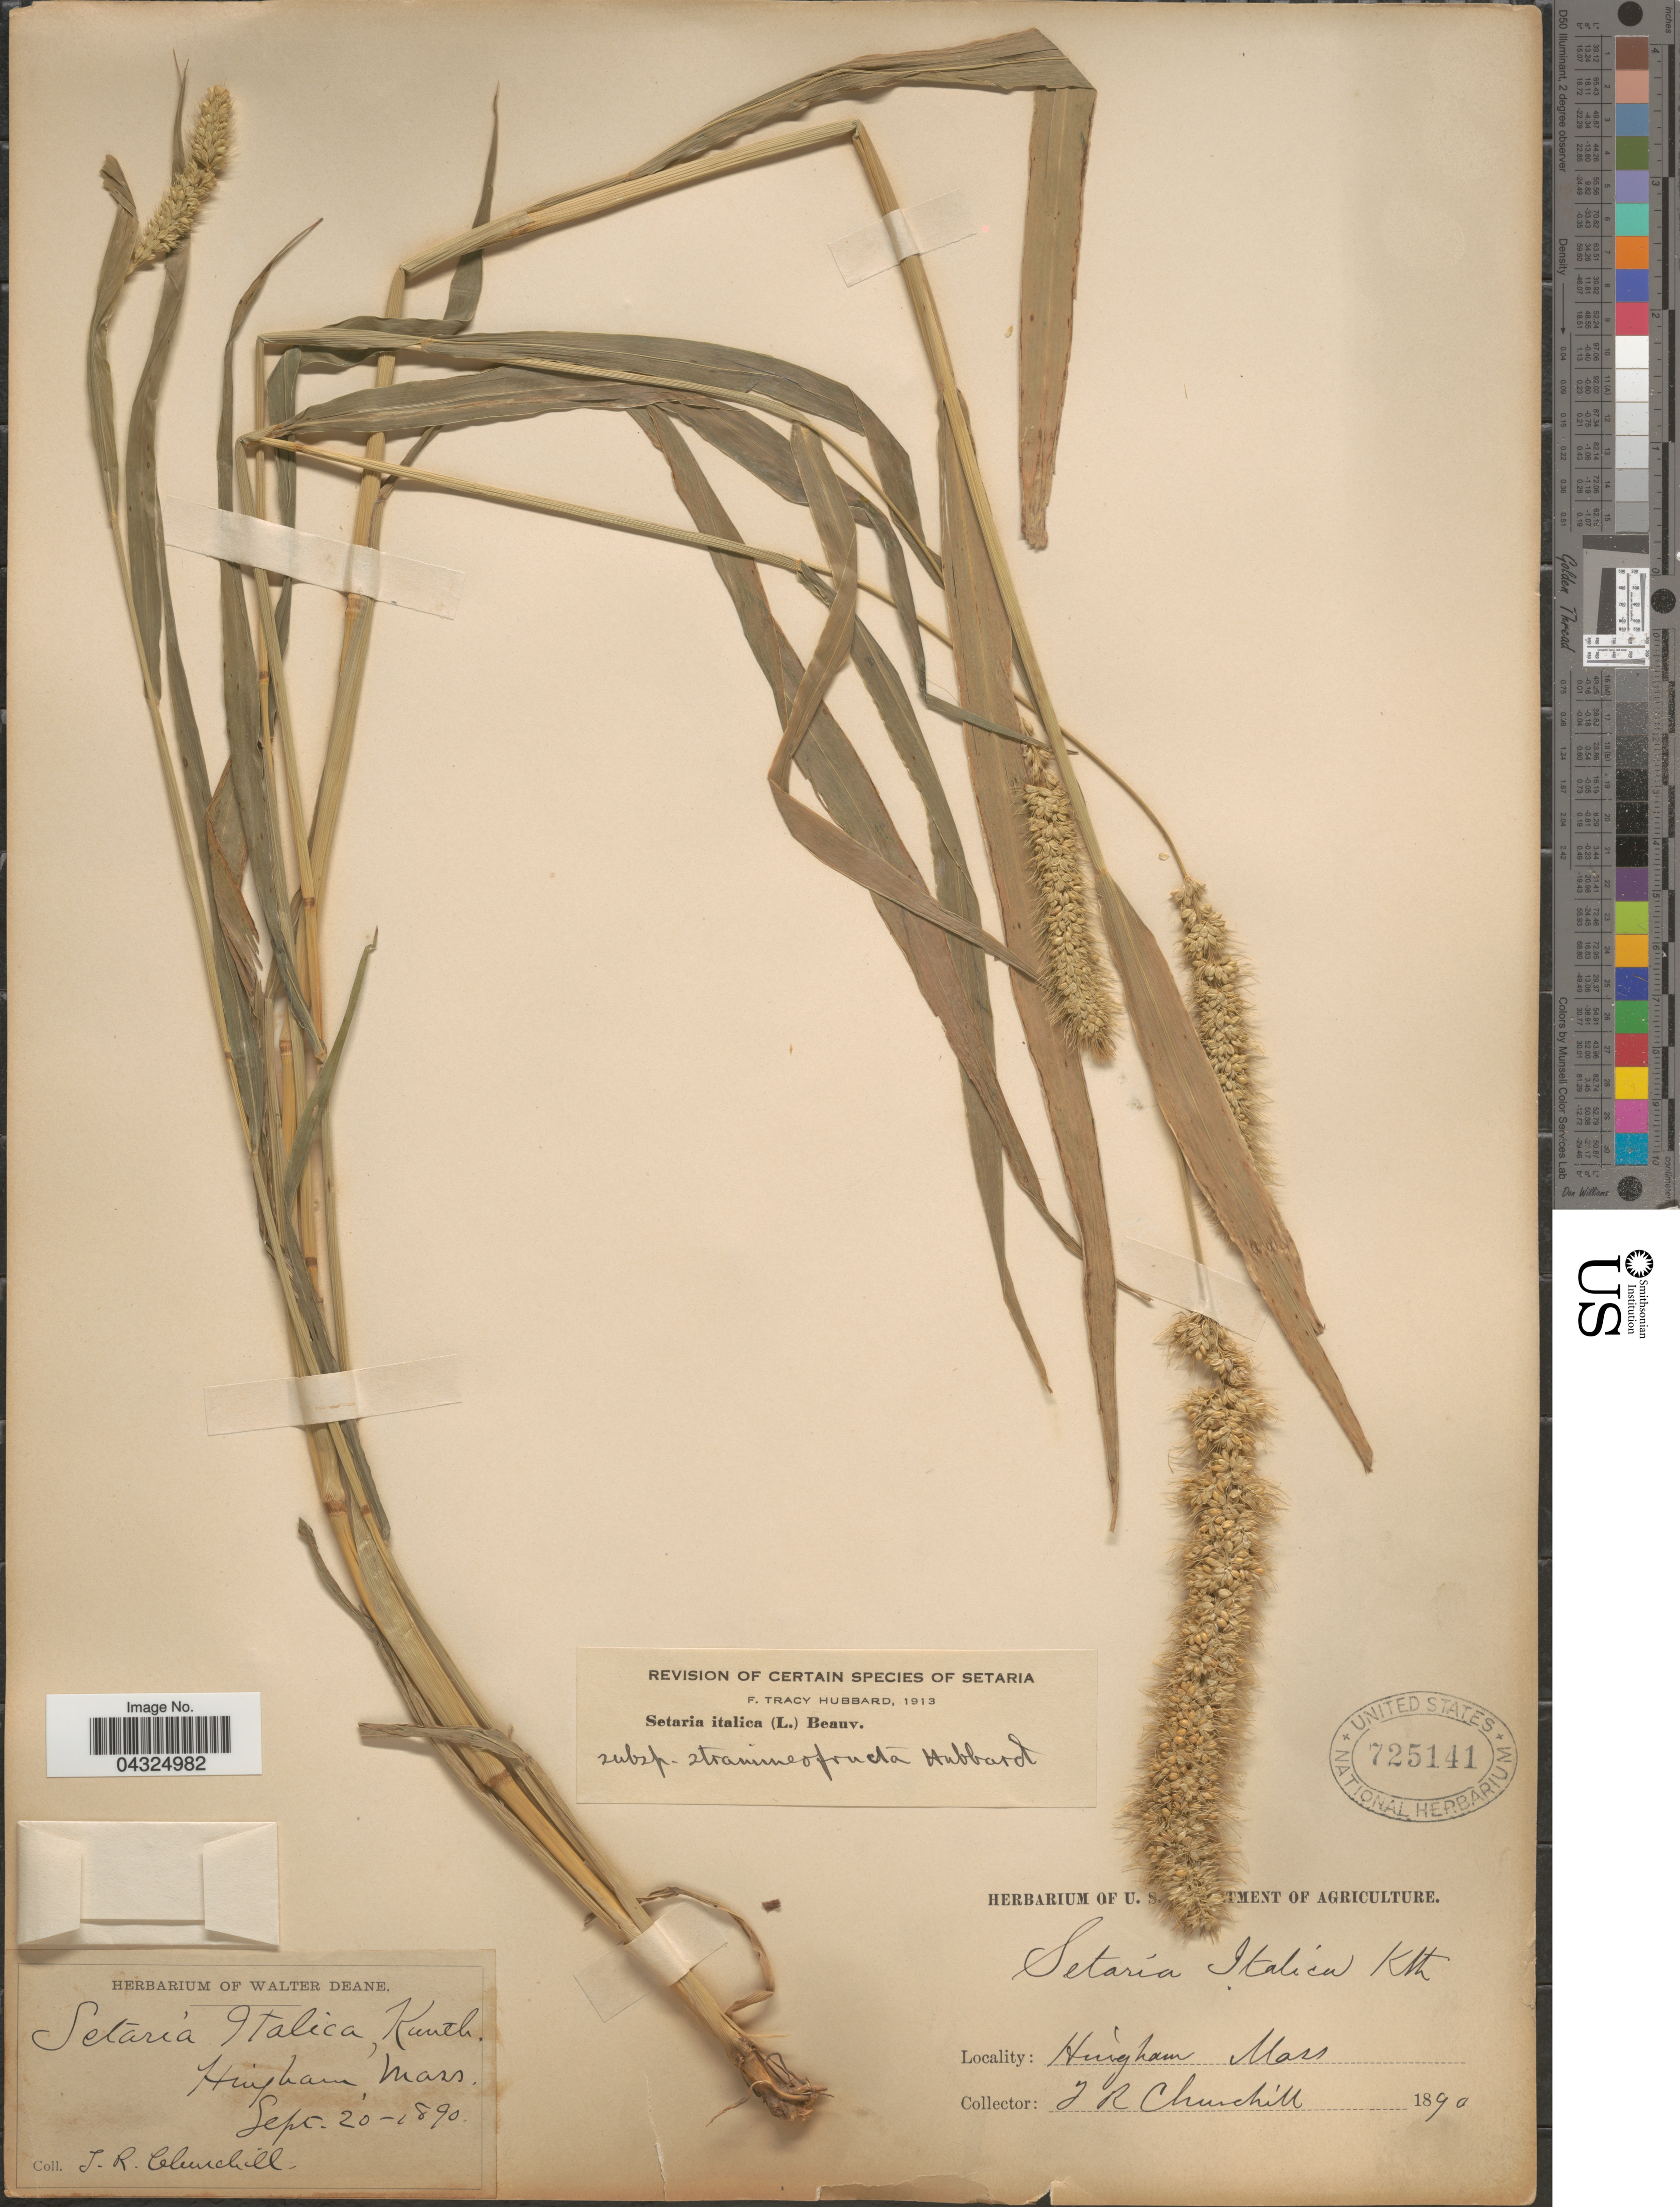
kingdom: Plantae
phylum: Tracheophyta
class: Liliopsida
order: Poales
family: Poaceae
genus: Setaria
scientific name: Setaria italica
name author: (L.) P. Beauv.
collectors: J. Churchill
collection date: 1890-09-20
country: United States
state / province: Massachusetts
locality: Hingham.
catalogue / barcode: US 725141